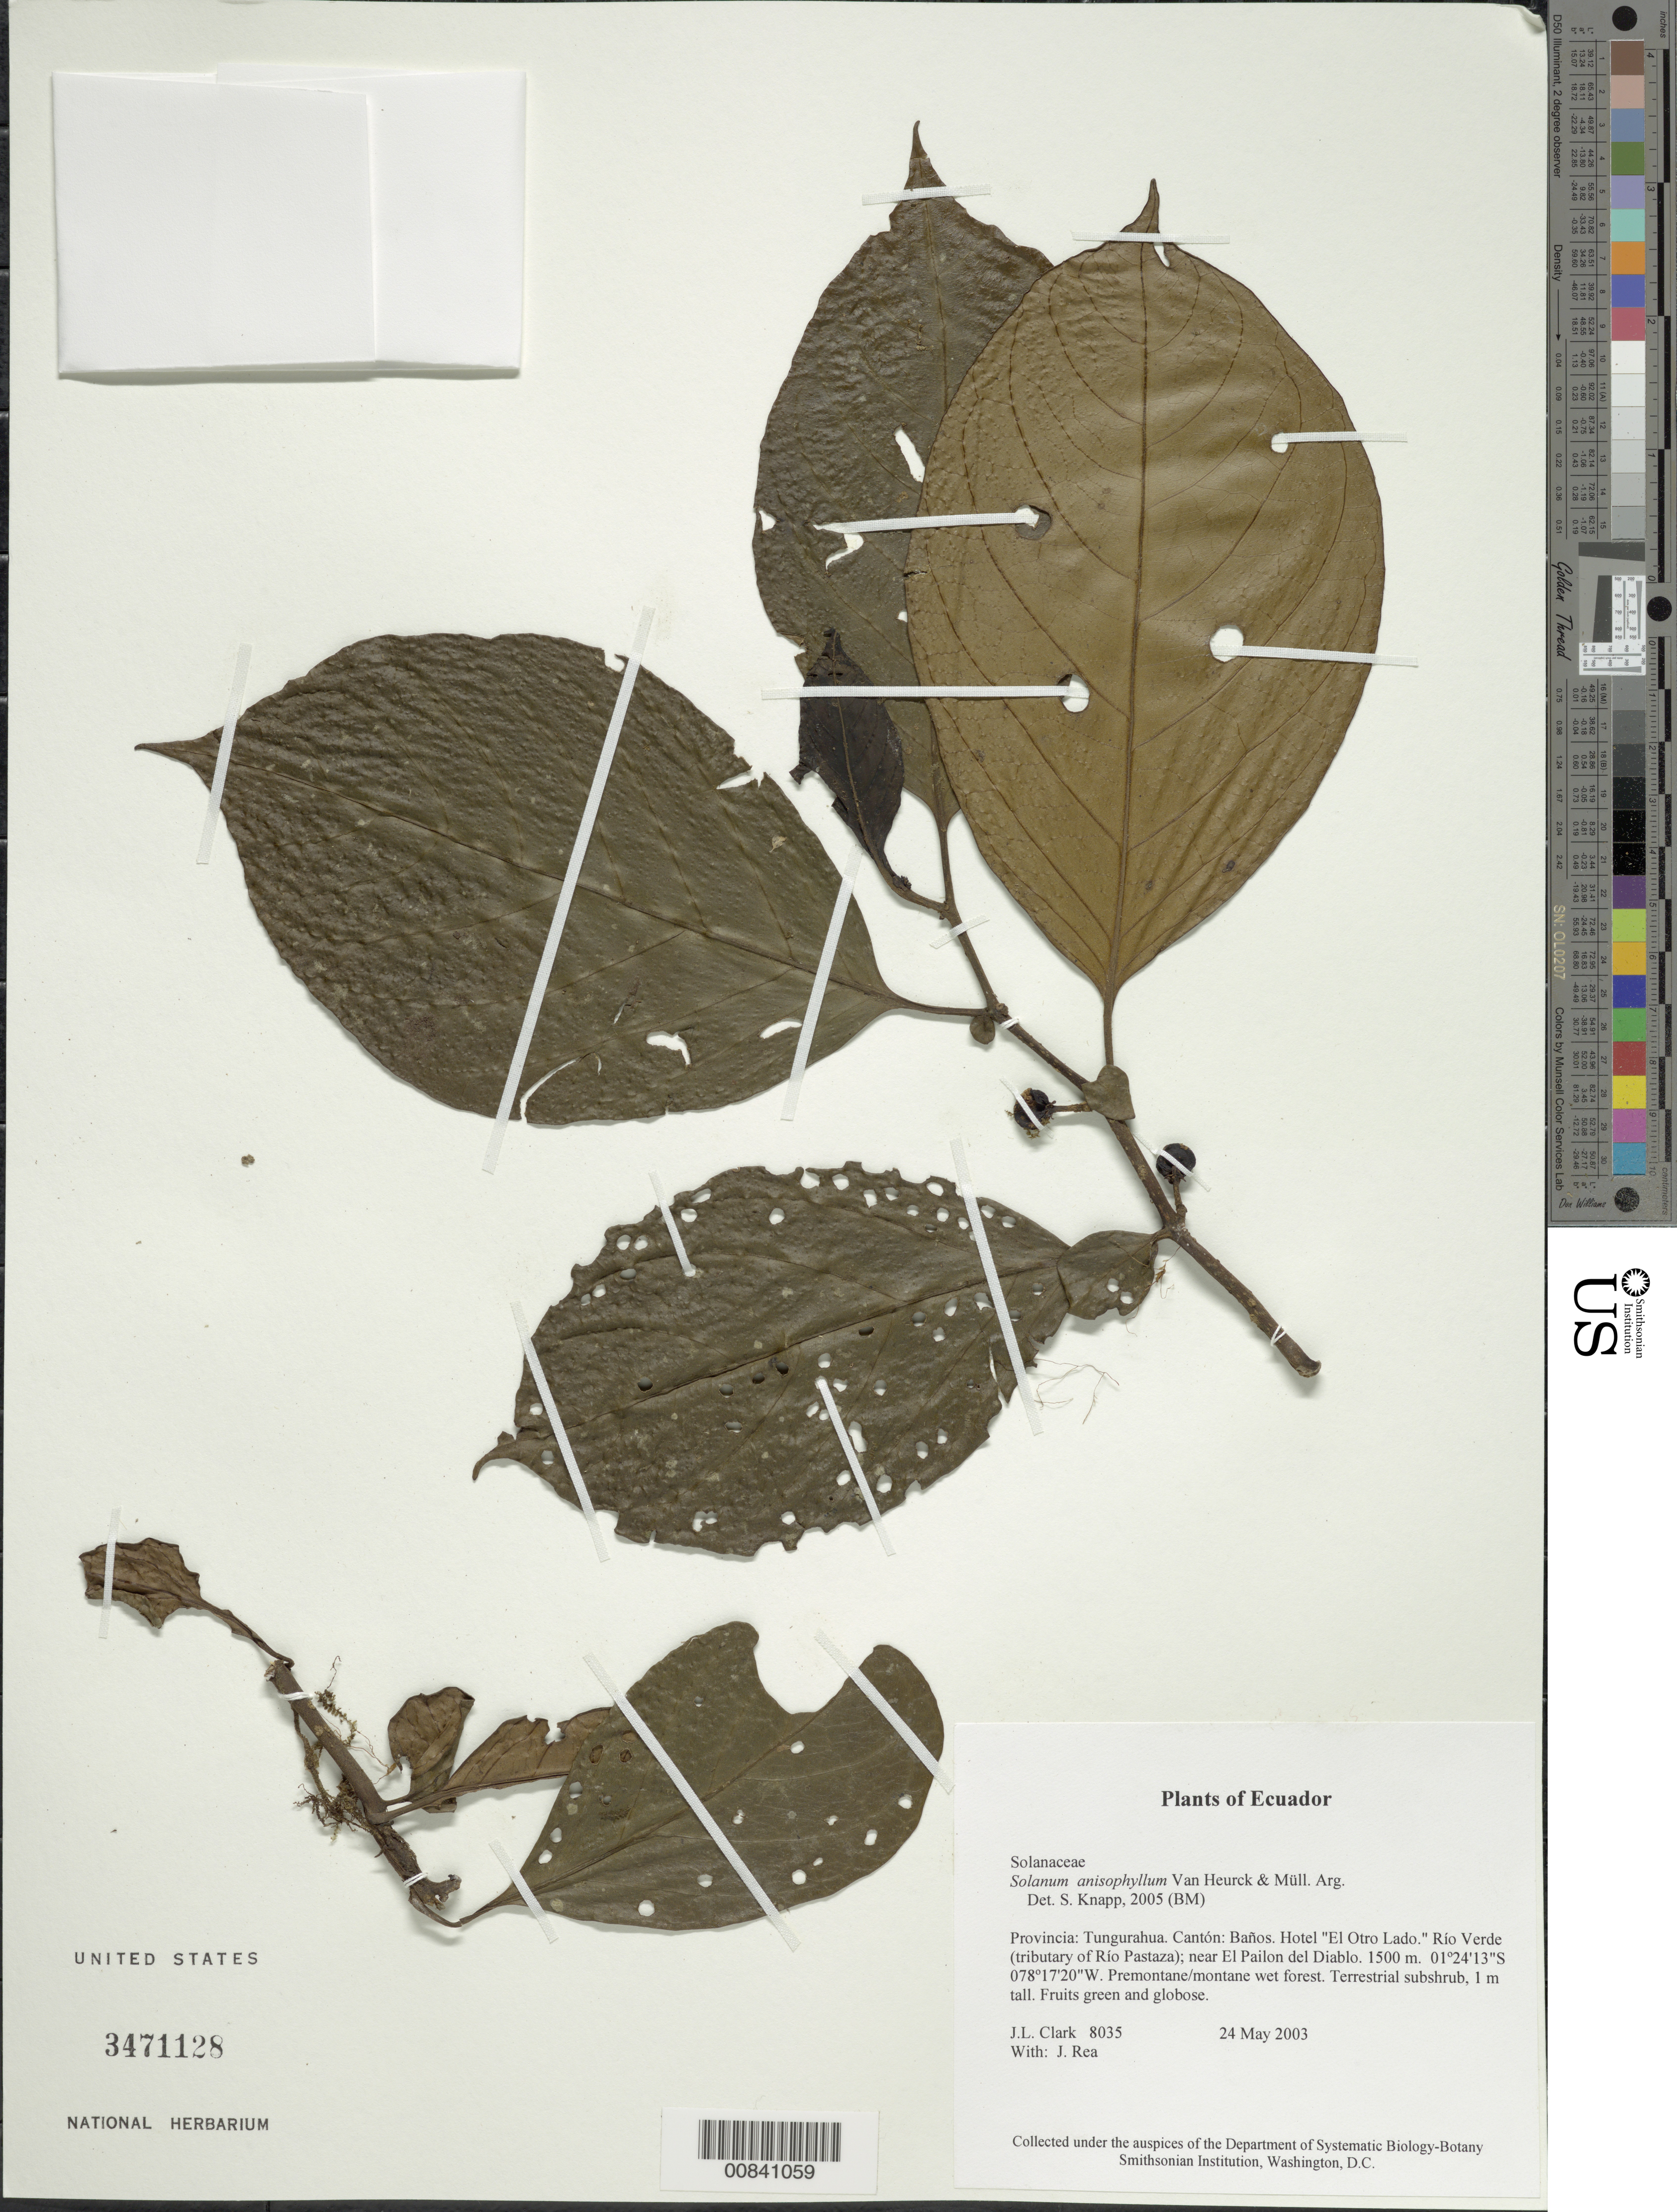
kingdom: Plantae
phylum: Tracheophyta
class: Magnoliopsida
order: Solanales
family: Solanaceae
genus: Solanum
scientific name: Solanum anisophyllum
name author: Elmer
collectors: J. L. Clark & J. Rea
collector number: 8035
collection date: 2003-05-24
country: Ecuador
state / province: Tungurahua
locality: Provincia: Tungurahua, Cantón: Baños, Hotel "El Otro Lado", Río Verde (tributary of Río Pastaza); near El Pailon del Diablo.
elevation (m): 1500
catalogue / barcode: US 3471128